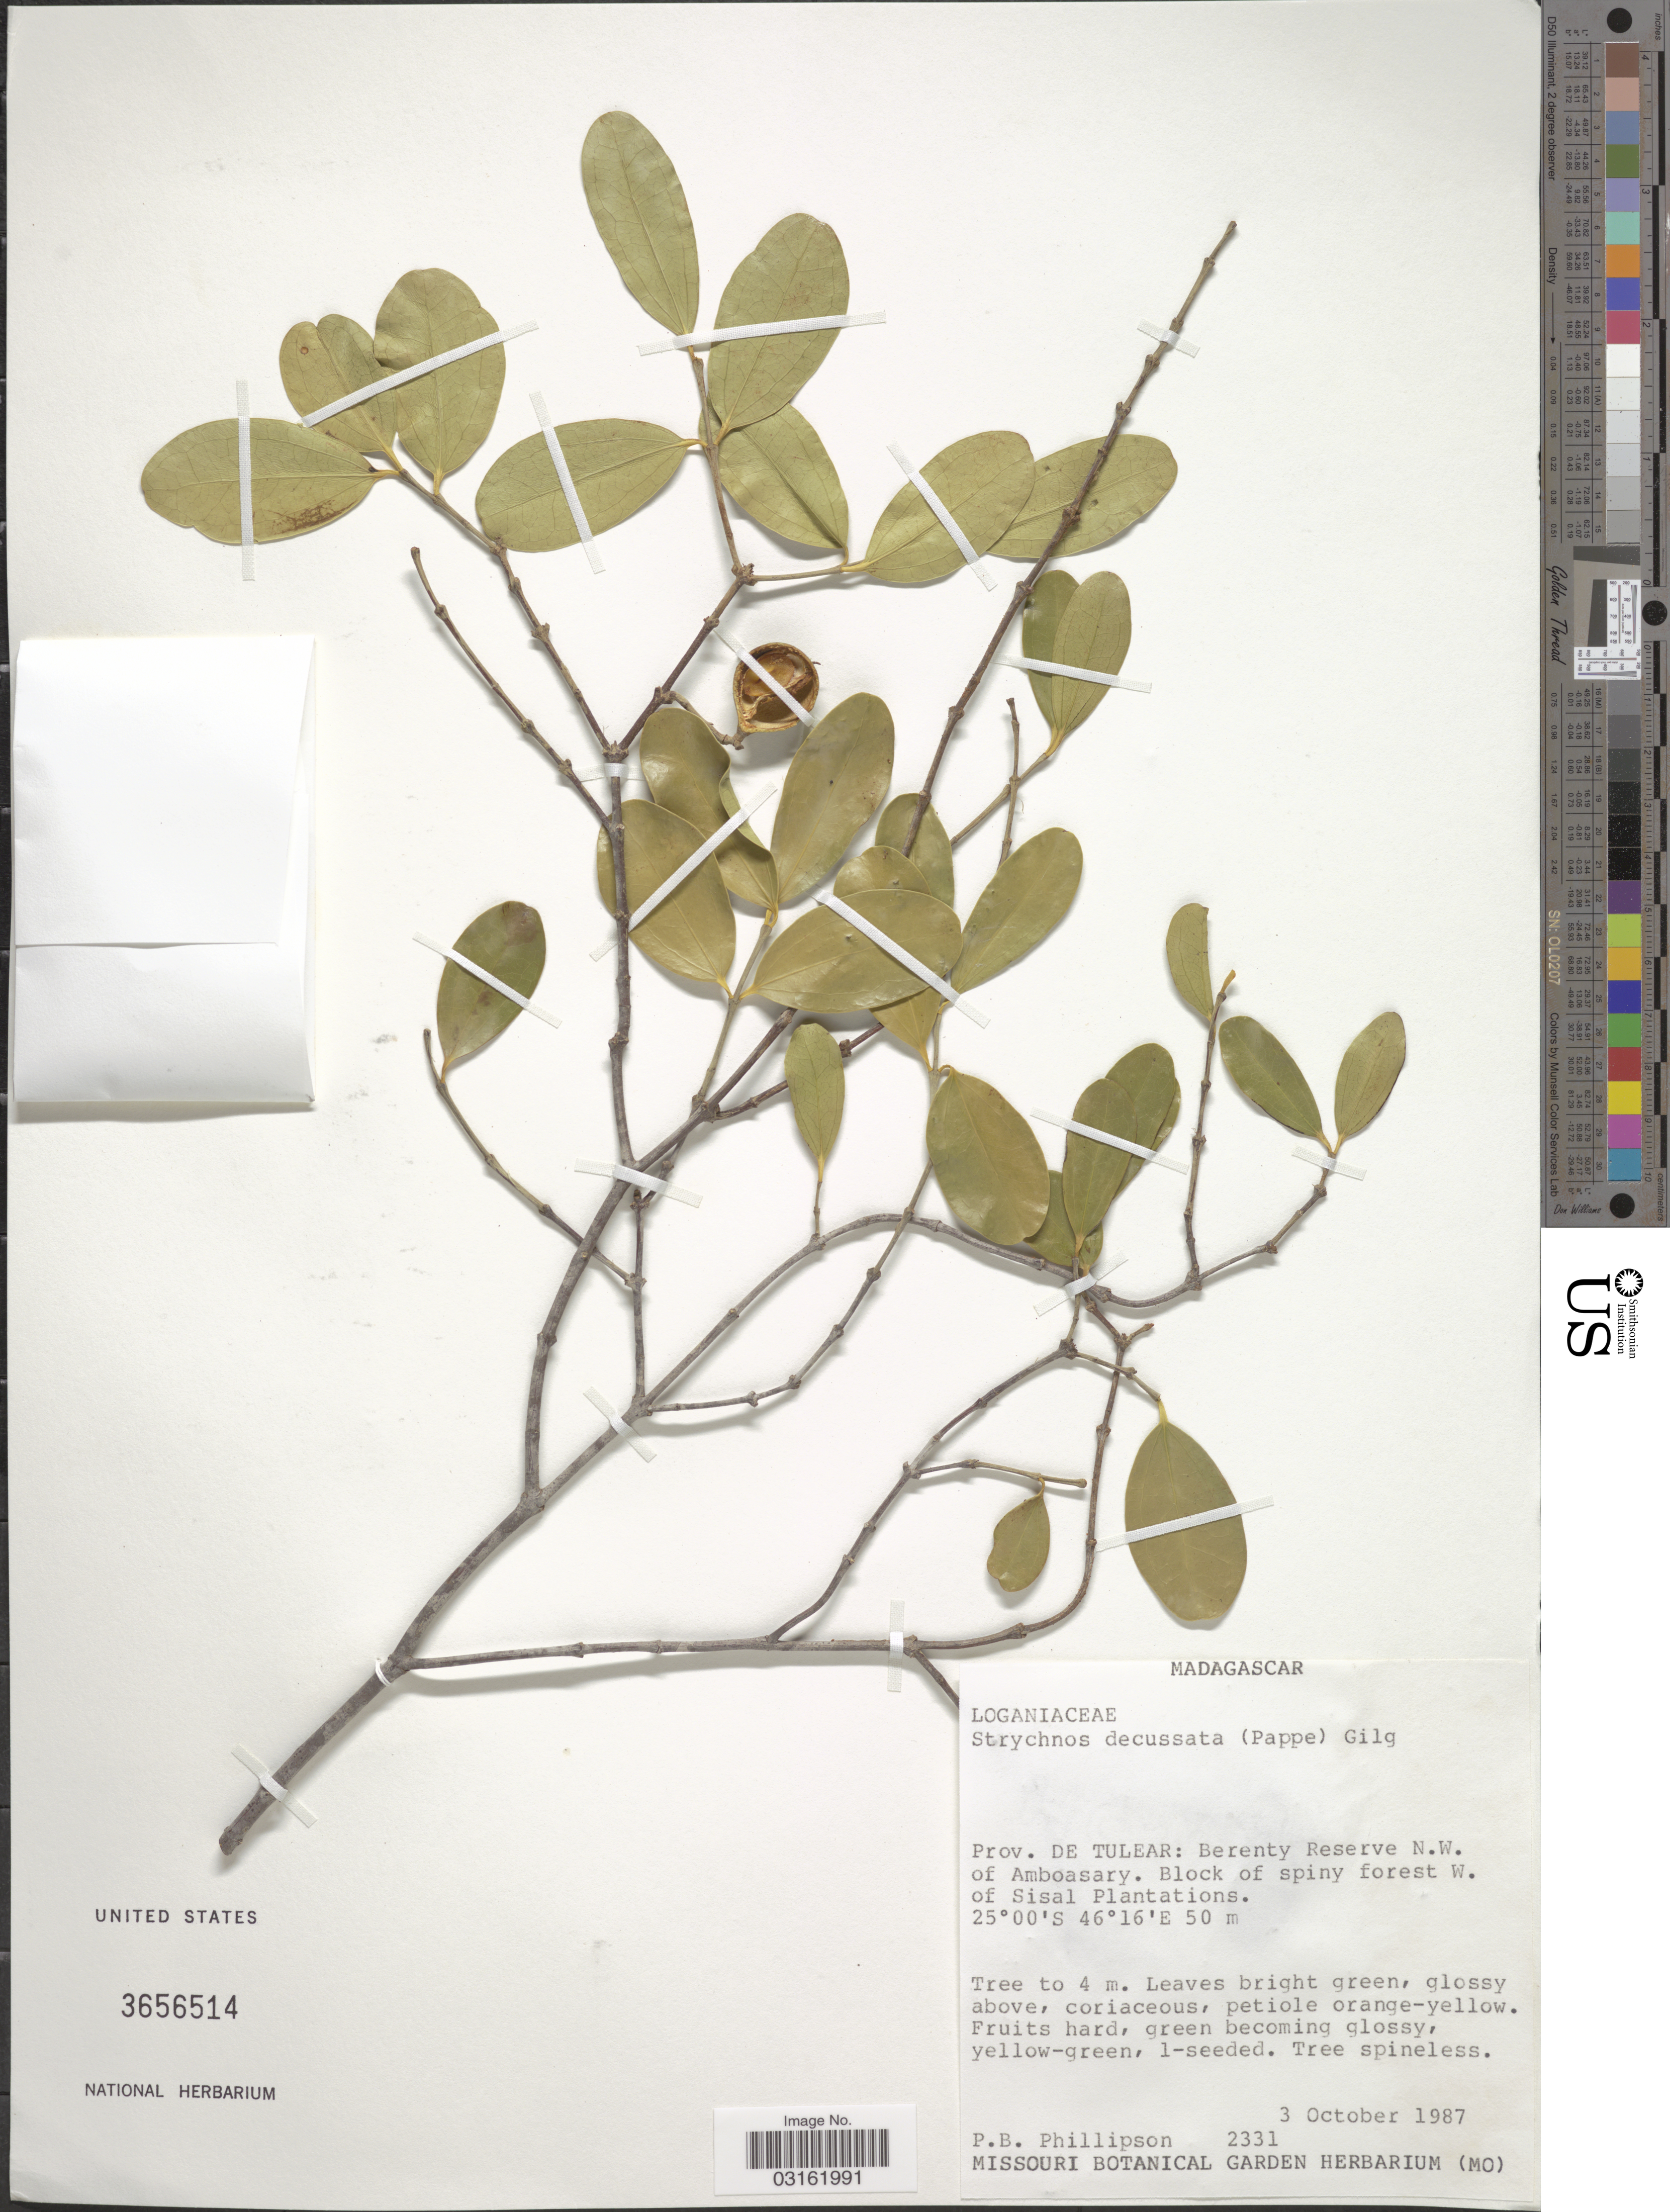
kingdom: Plantae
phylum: Tracheophyta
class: Magnoliopsida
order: Gentianales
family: Loganiaceae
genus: Strychnos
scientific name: Strychnos decussata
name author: (Pappe) Gilg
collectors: P. B. Phillipson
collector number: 2331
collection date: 1987-10-03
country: Madagascar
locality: Prov. de Tulear: Berenty Reserve N. W. of Amboasary. Block of spiny forest W. of Sisal Plantations.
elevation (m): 50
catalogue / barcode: US 3656514